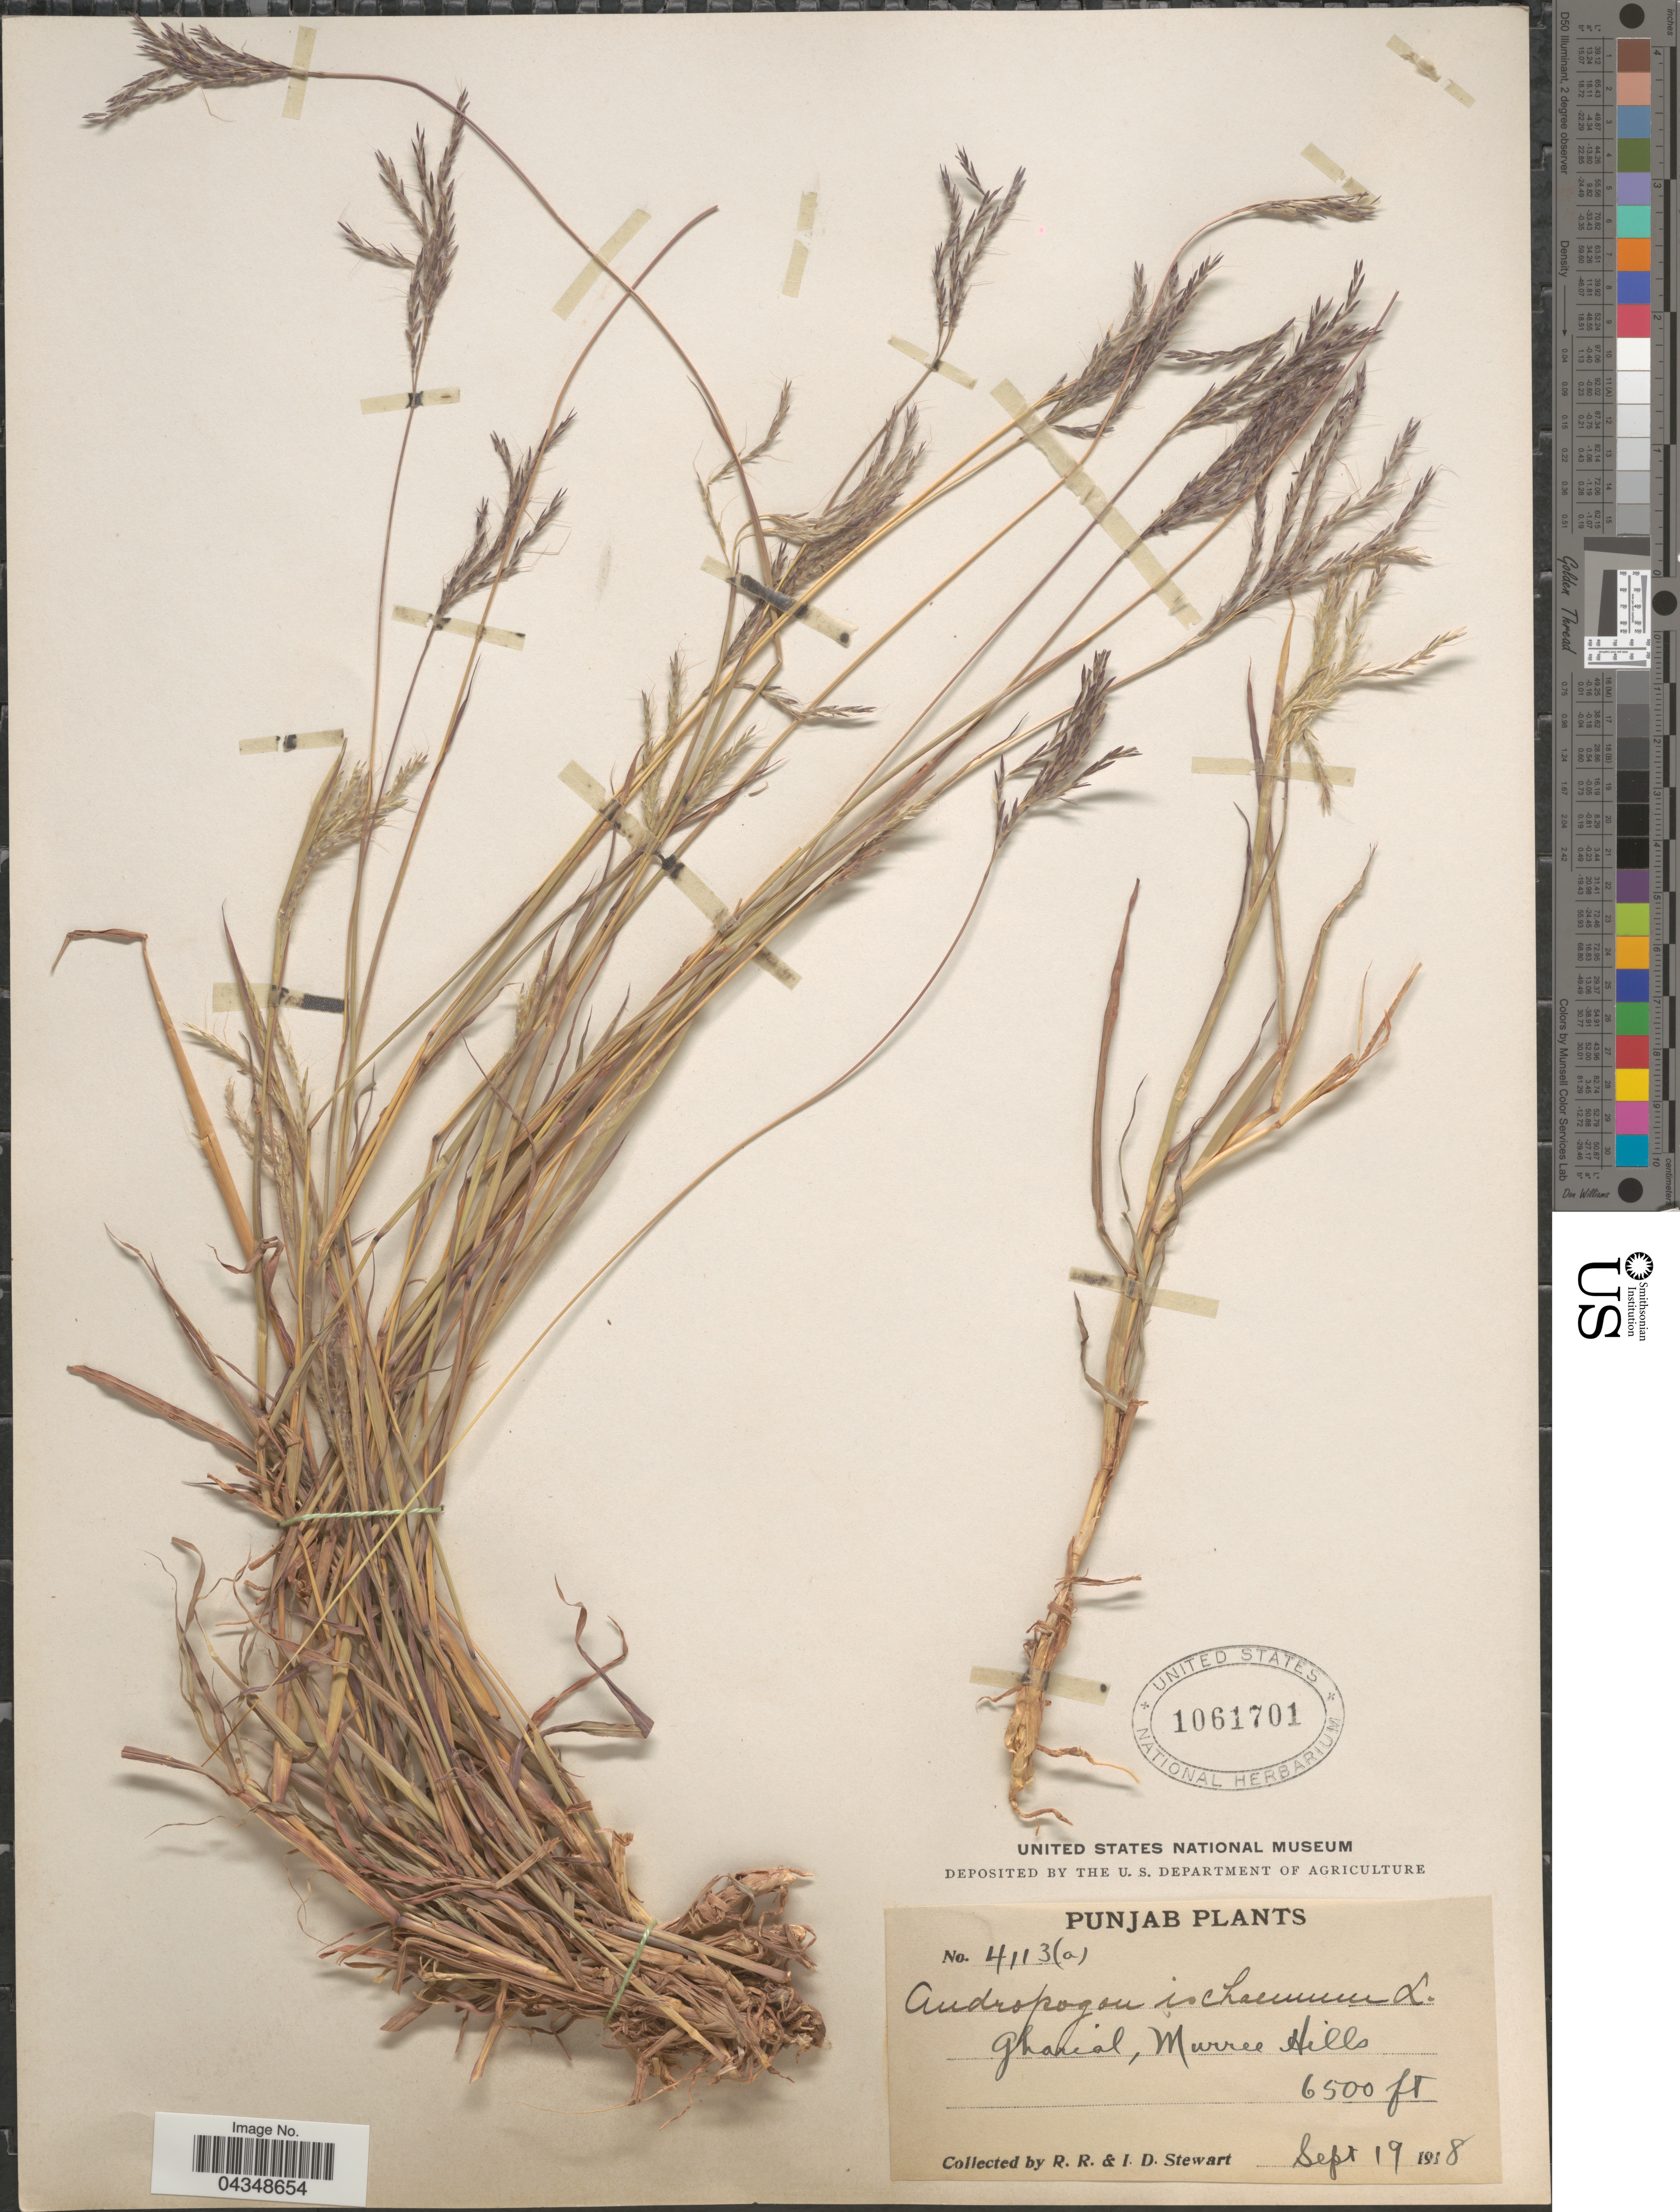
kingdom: Plantae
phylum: Tracheophyta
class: Liliopsida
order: Poales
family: Poaceae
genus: Bothriochloa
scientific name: Bothriochloa ischaemum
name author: (L.) Keng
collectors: R. Stewart & I. Stewart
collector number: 4113(a)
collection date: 1918-09-19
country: Pakistan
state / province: Punjab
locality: Gharial, Murree Hills.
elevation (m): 1981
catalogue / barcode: US 1061701